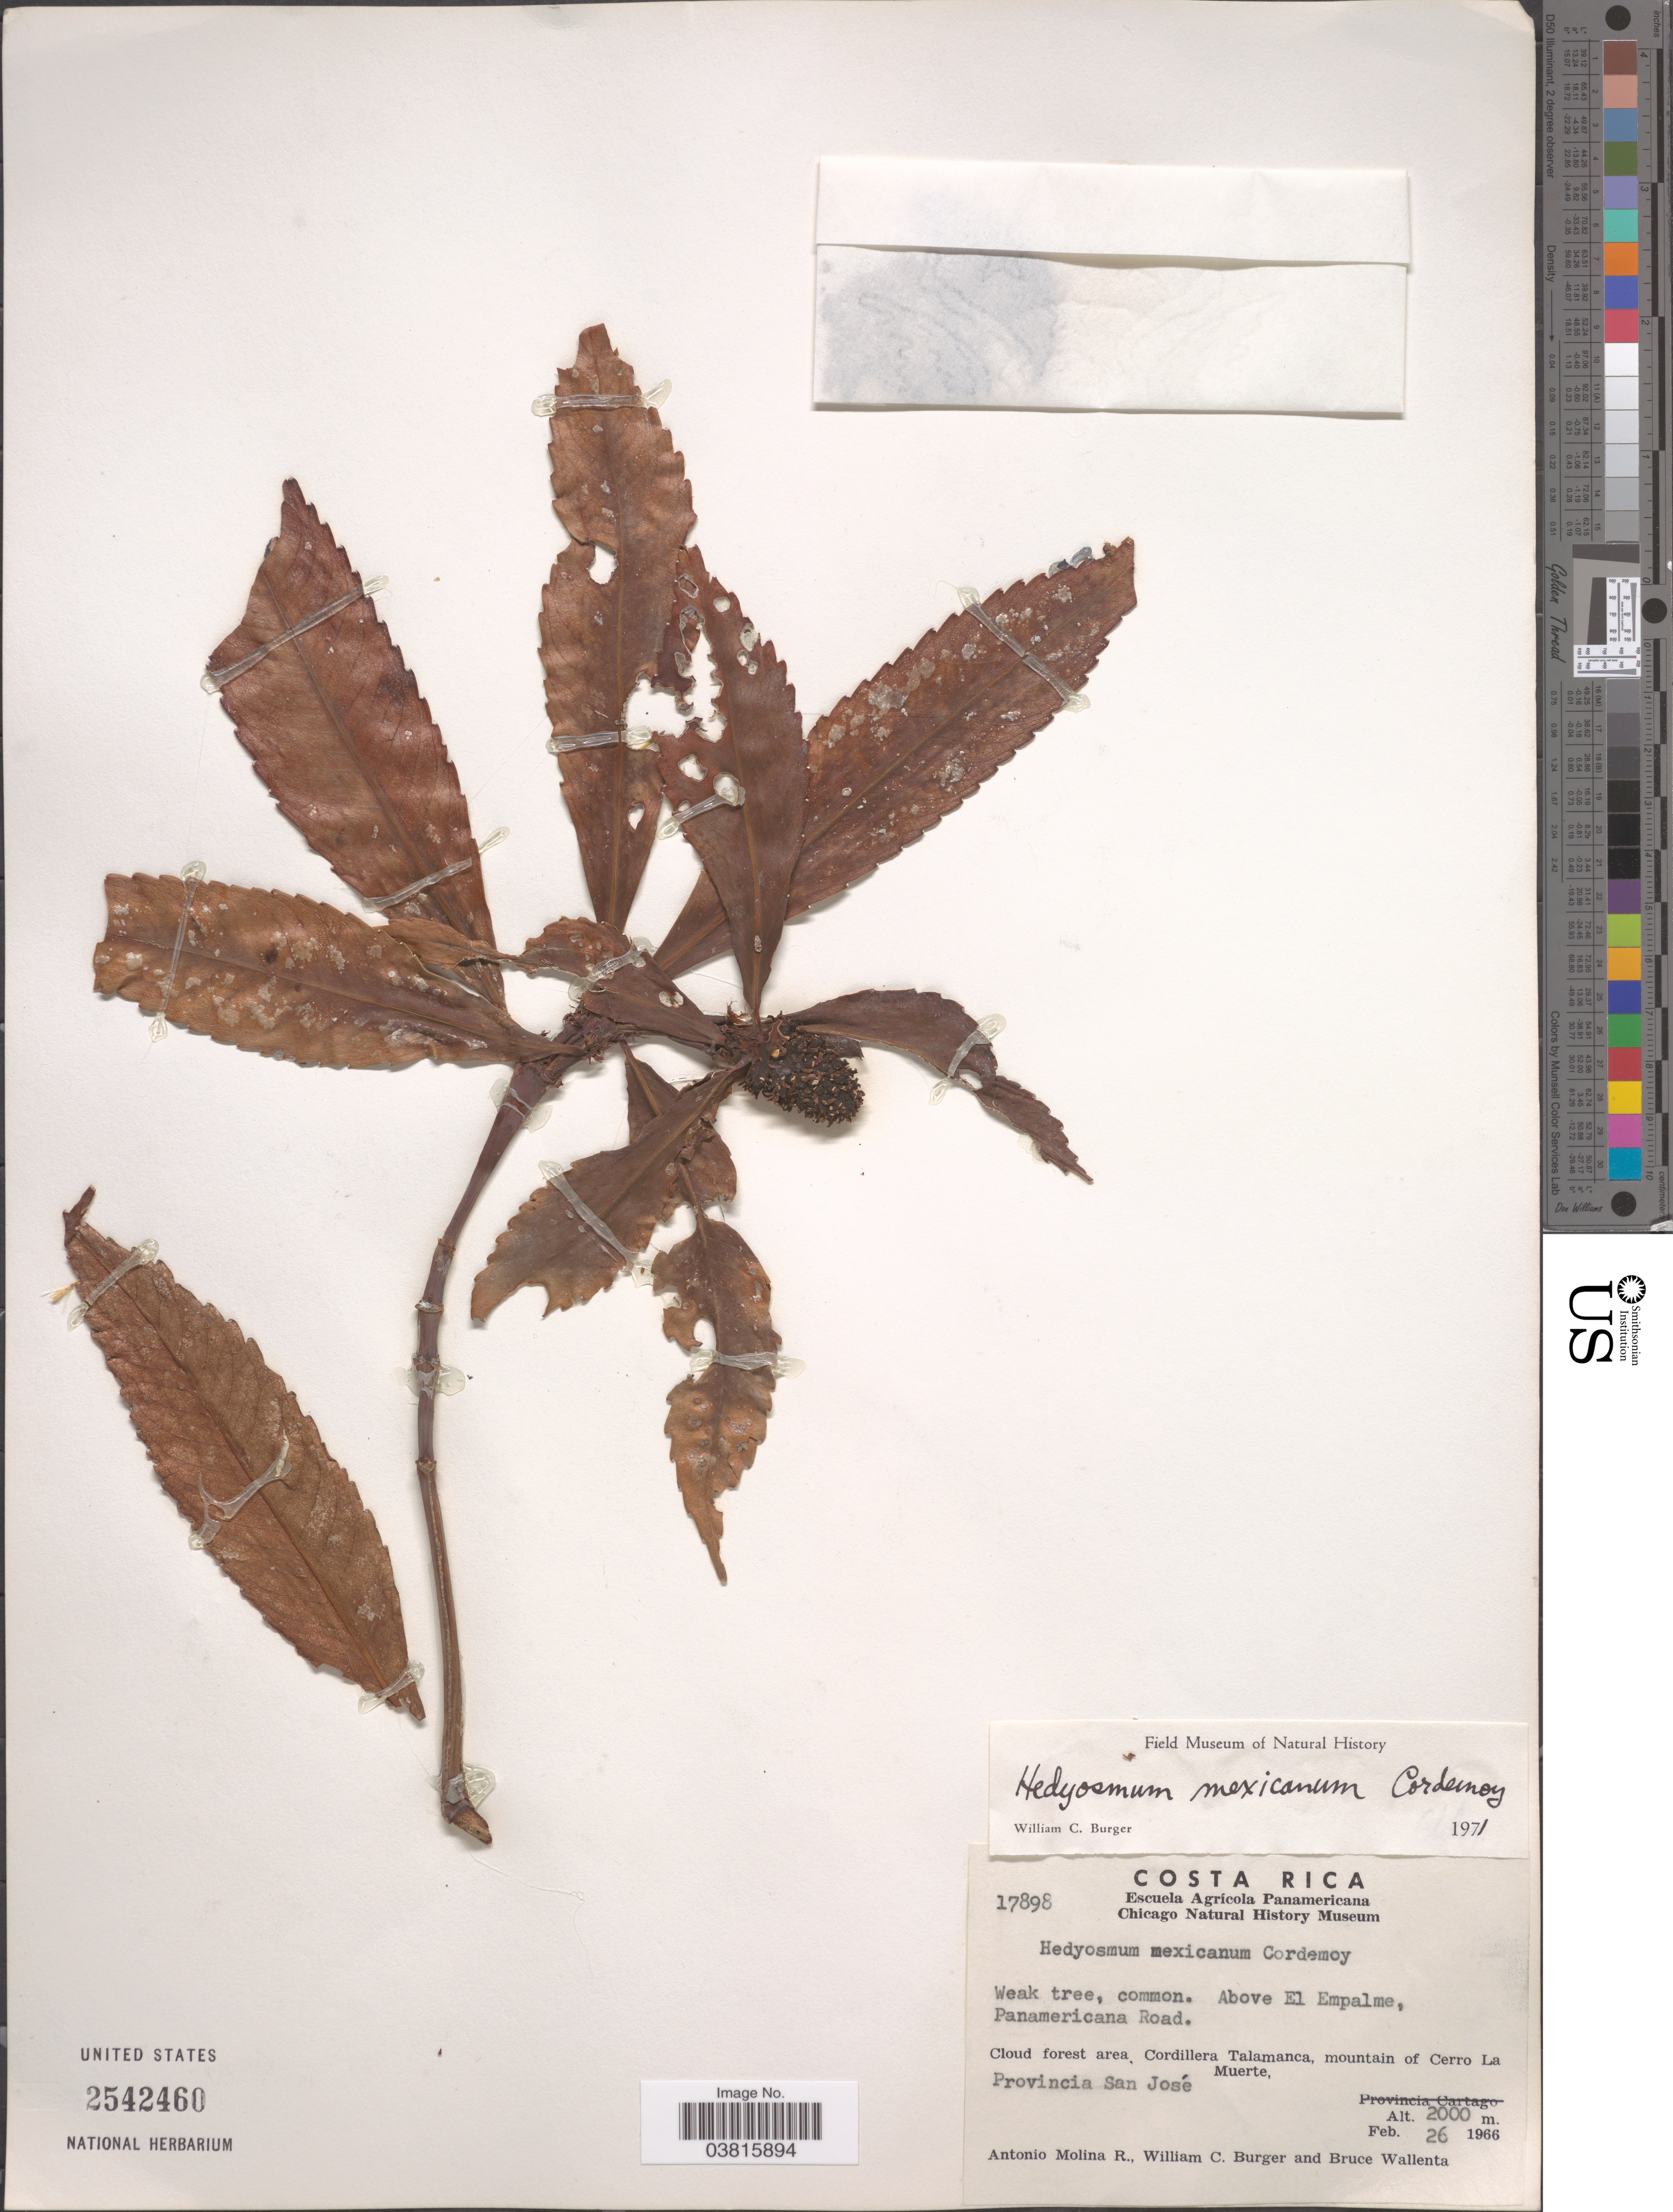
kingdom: Plantae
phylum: Tracheophyta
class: Magnoliopsida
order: Chloranthales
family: Chloranthaceae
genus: Hedyosmum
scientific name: Hedyosmum artocarpus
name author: Solms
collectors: A. Molina R., W. Burger & B. Wallenta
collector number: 17898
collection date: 1966-02-26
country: Costa Rica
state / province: San José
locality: Above El Empalme, Panamericana Road. Cloud forest area, Cordillera Talamanca, mountain of Cerro La Muerte.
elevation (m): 2000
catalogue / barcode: US 2542460